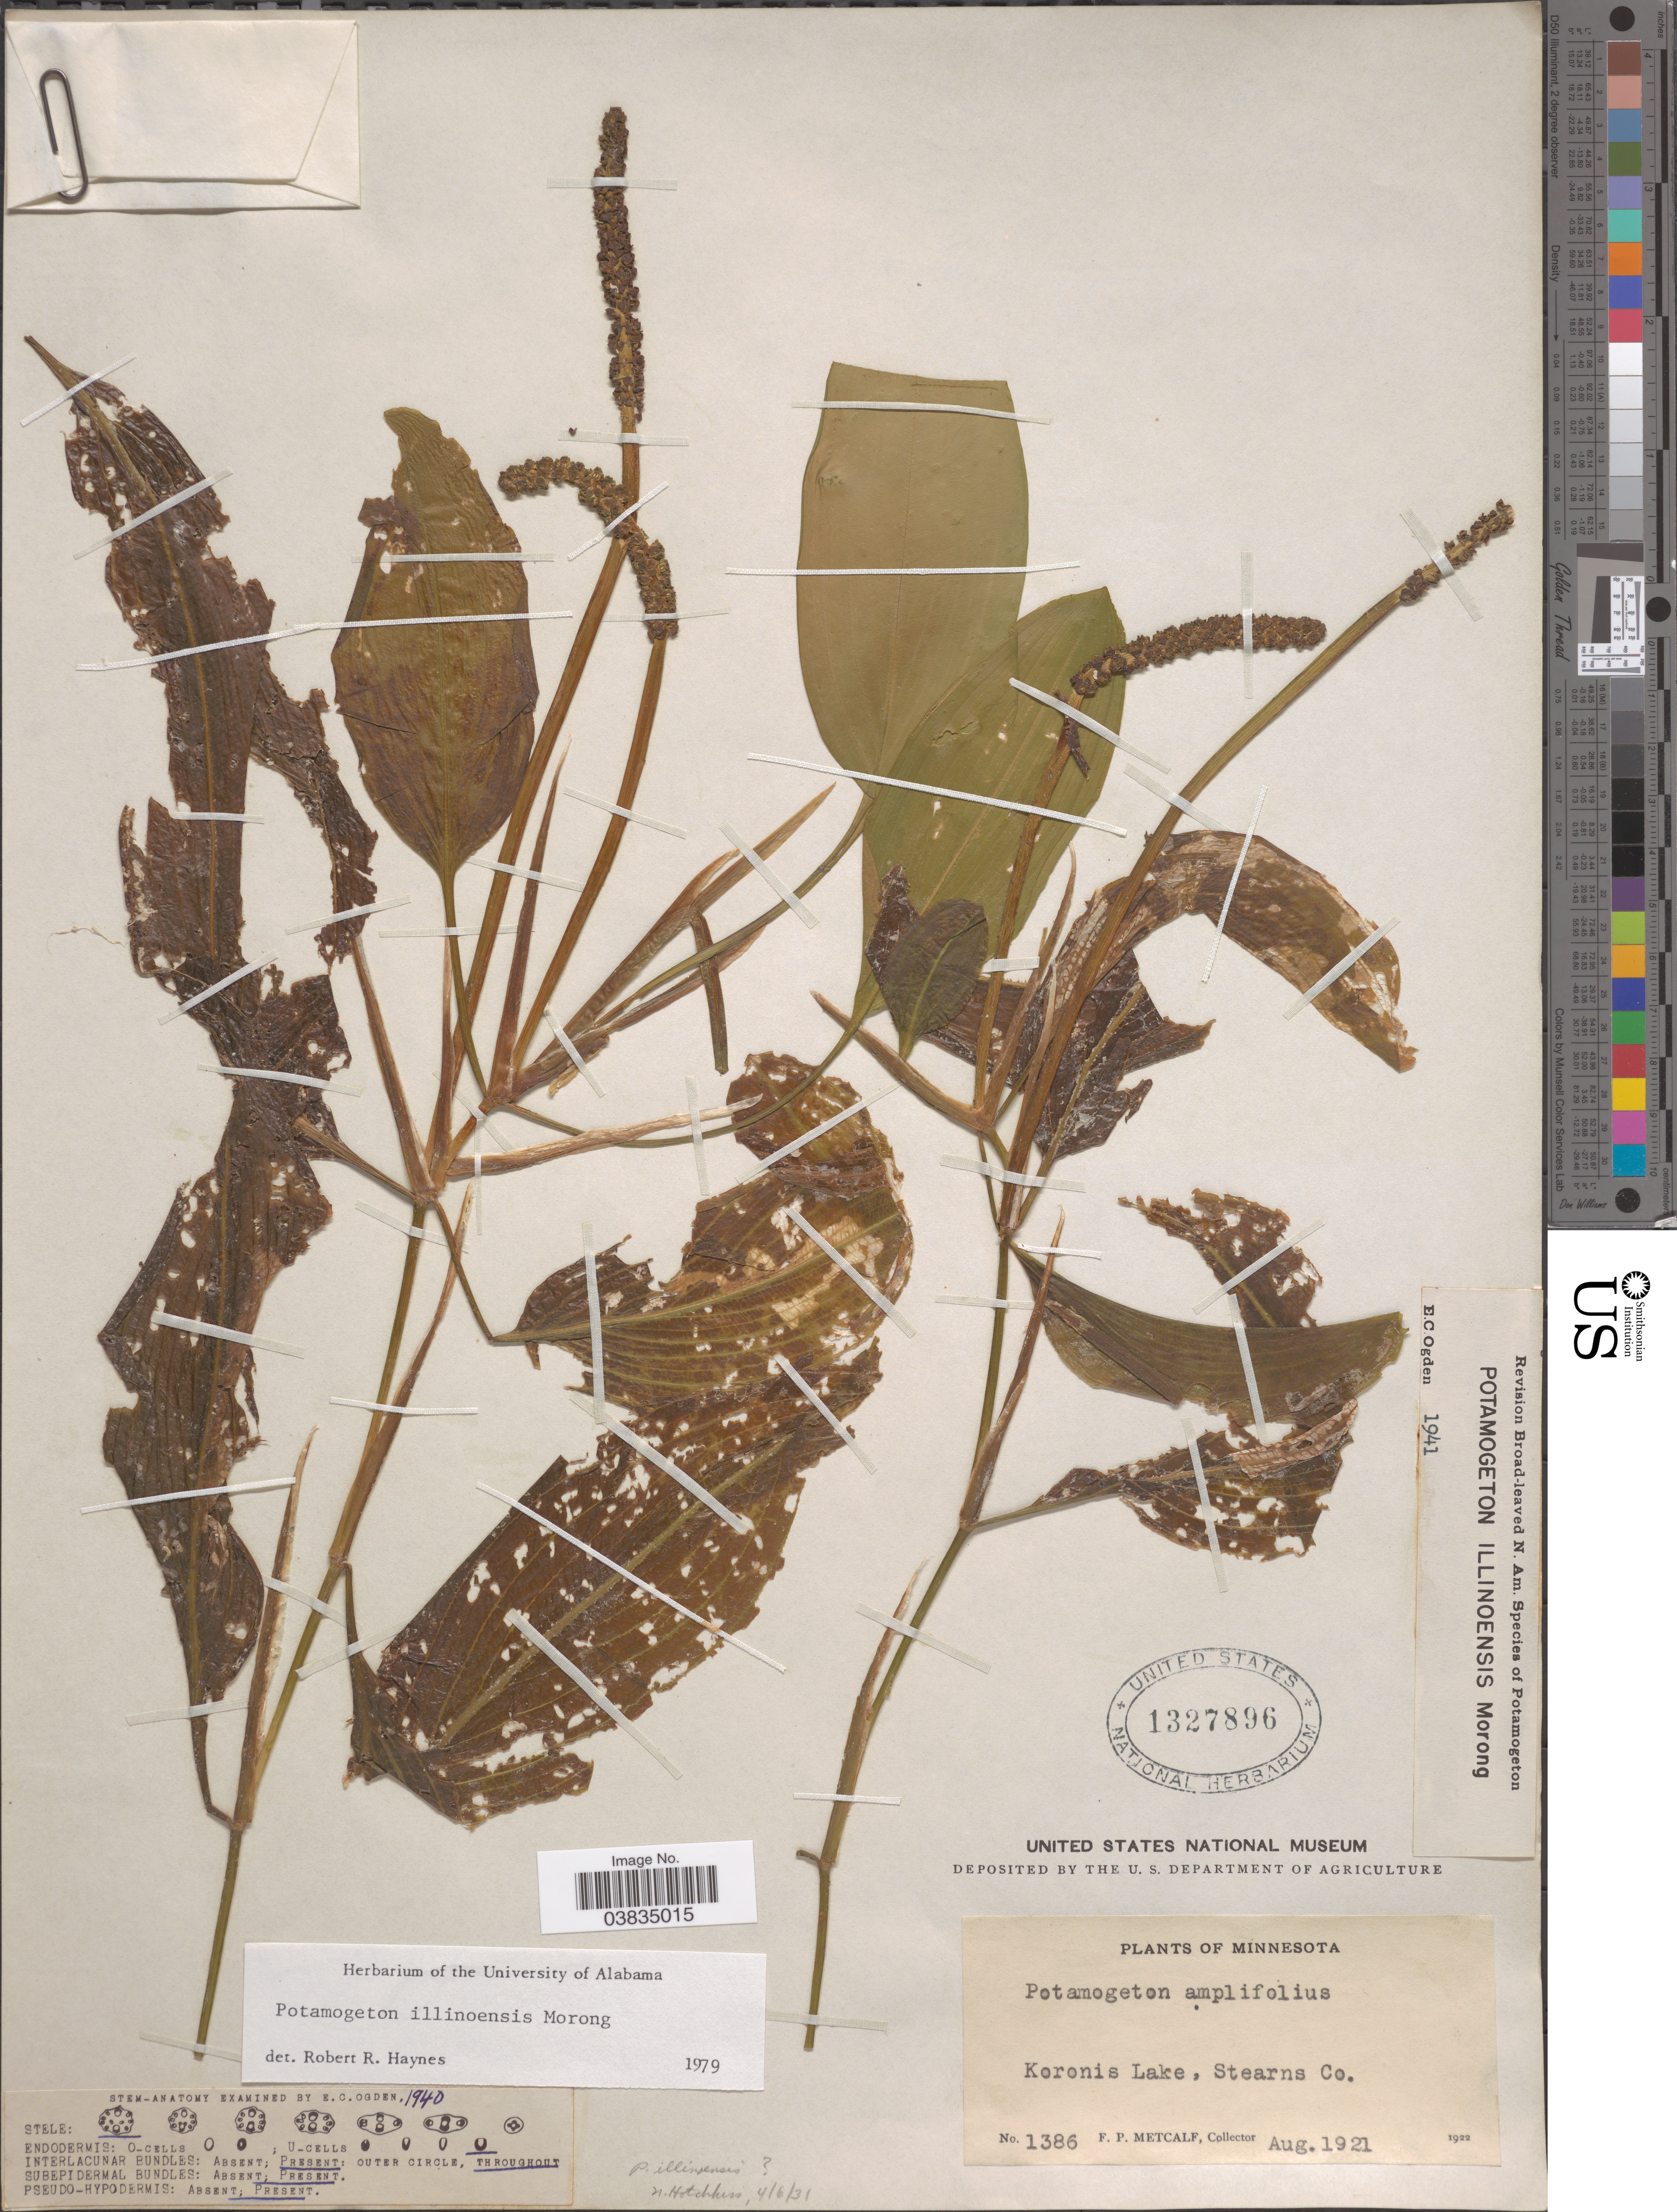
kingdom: Plantae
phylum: Tracheophyta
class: Liliopsida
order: Alismatales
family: Potamogetonaceae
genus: Potamogeton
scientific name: Potamogeton illinoensis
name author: Morong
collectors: F. Metcalf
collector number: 1386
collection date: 1921-08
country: United States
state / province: Minnesota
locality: Koronis Lake, Stearn Co.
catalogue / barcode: US 1327896